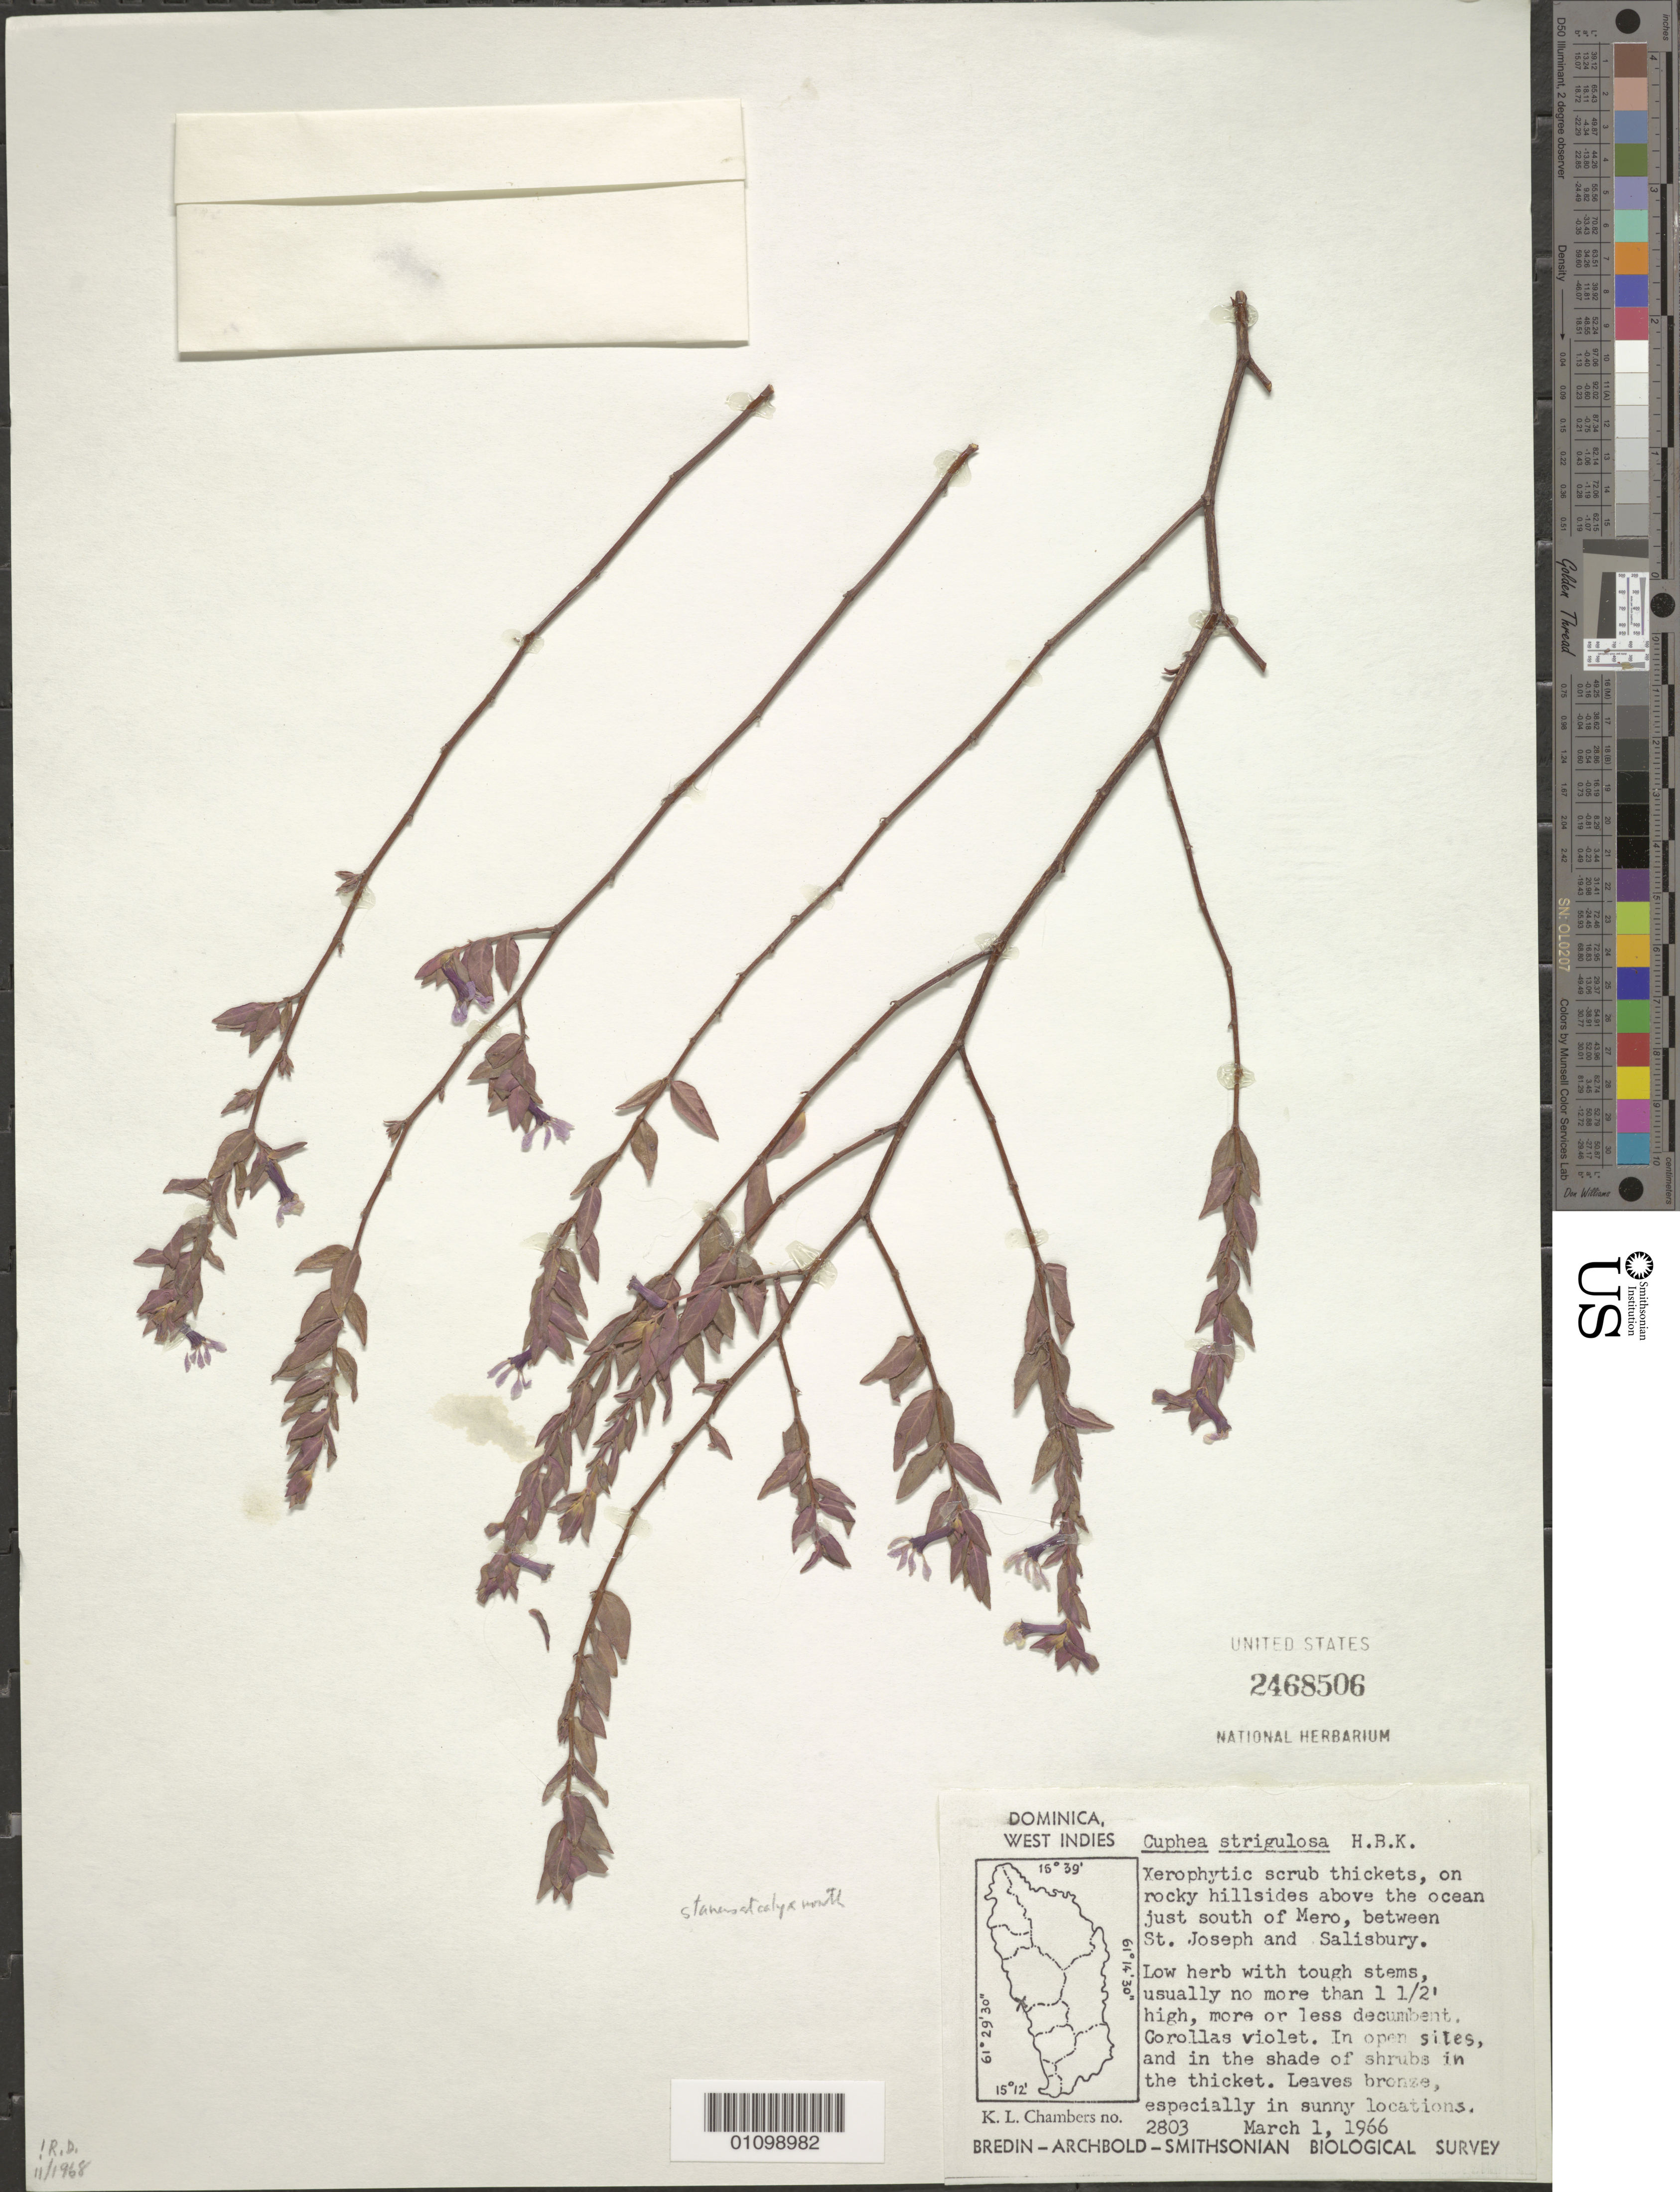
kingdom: Plantae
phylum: Tracheophyta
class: Magnoliopsida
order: Myrtales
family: Lythraceae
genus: Cuphea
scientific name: Cuphea strigulosa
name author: Kunth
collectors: K. L. Chambers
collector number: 2803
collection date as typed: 01 Mar 1966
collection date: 1966-03-01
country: Dominica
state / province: St. Joseph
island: Dominica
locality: Xerophytic shrub thickets, on rocky hillsides above the ocean just S of Mero, between St. Joseph and Salisbury.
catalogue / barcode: US 2468506